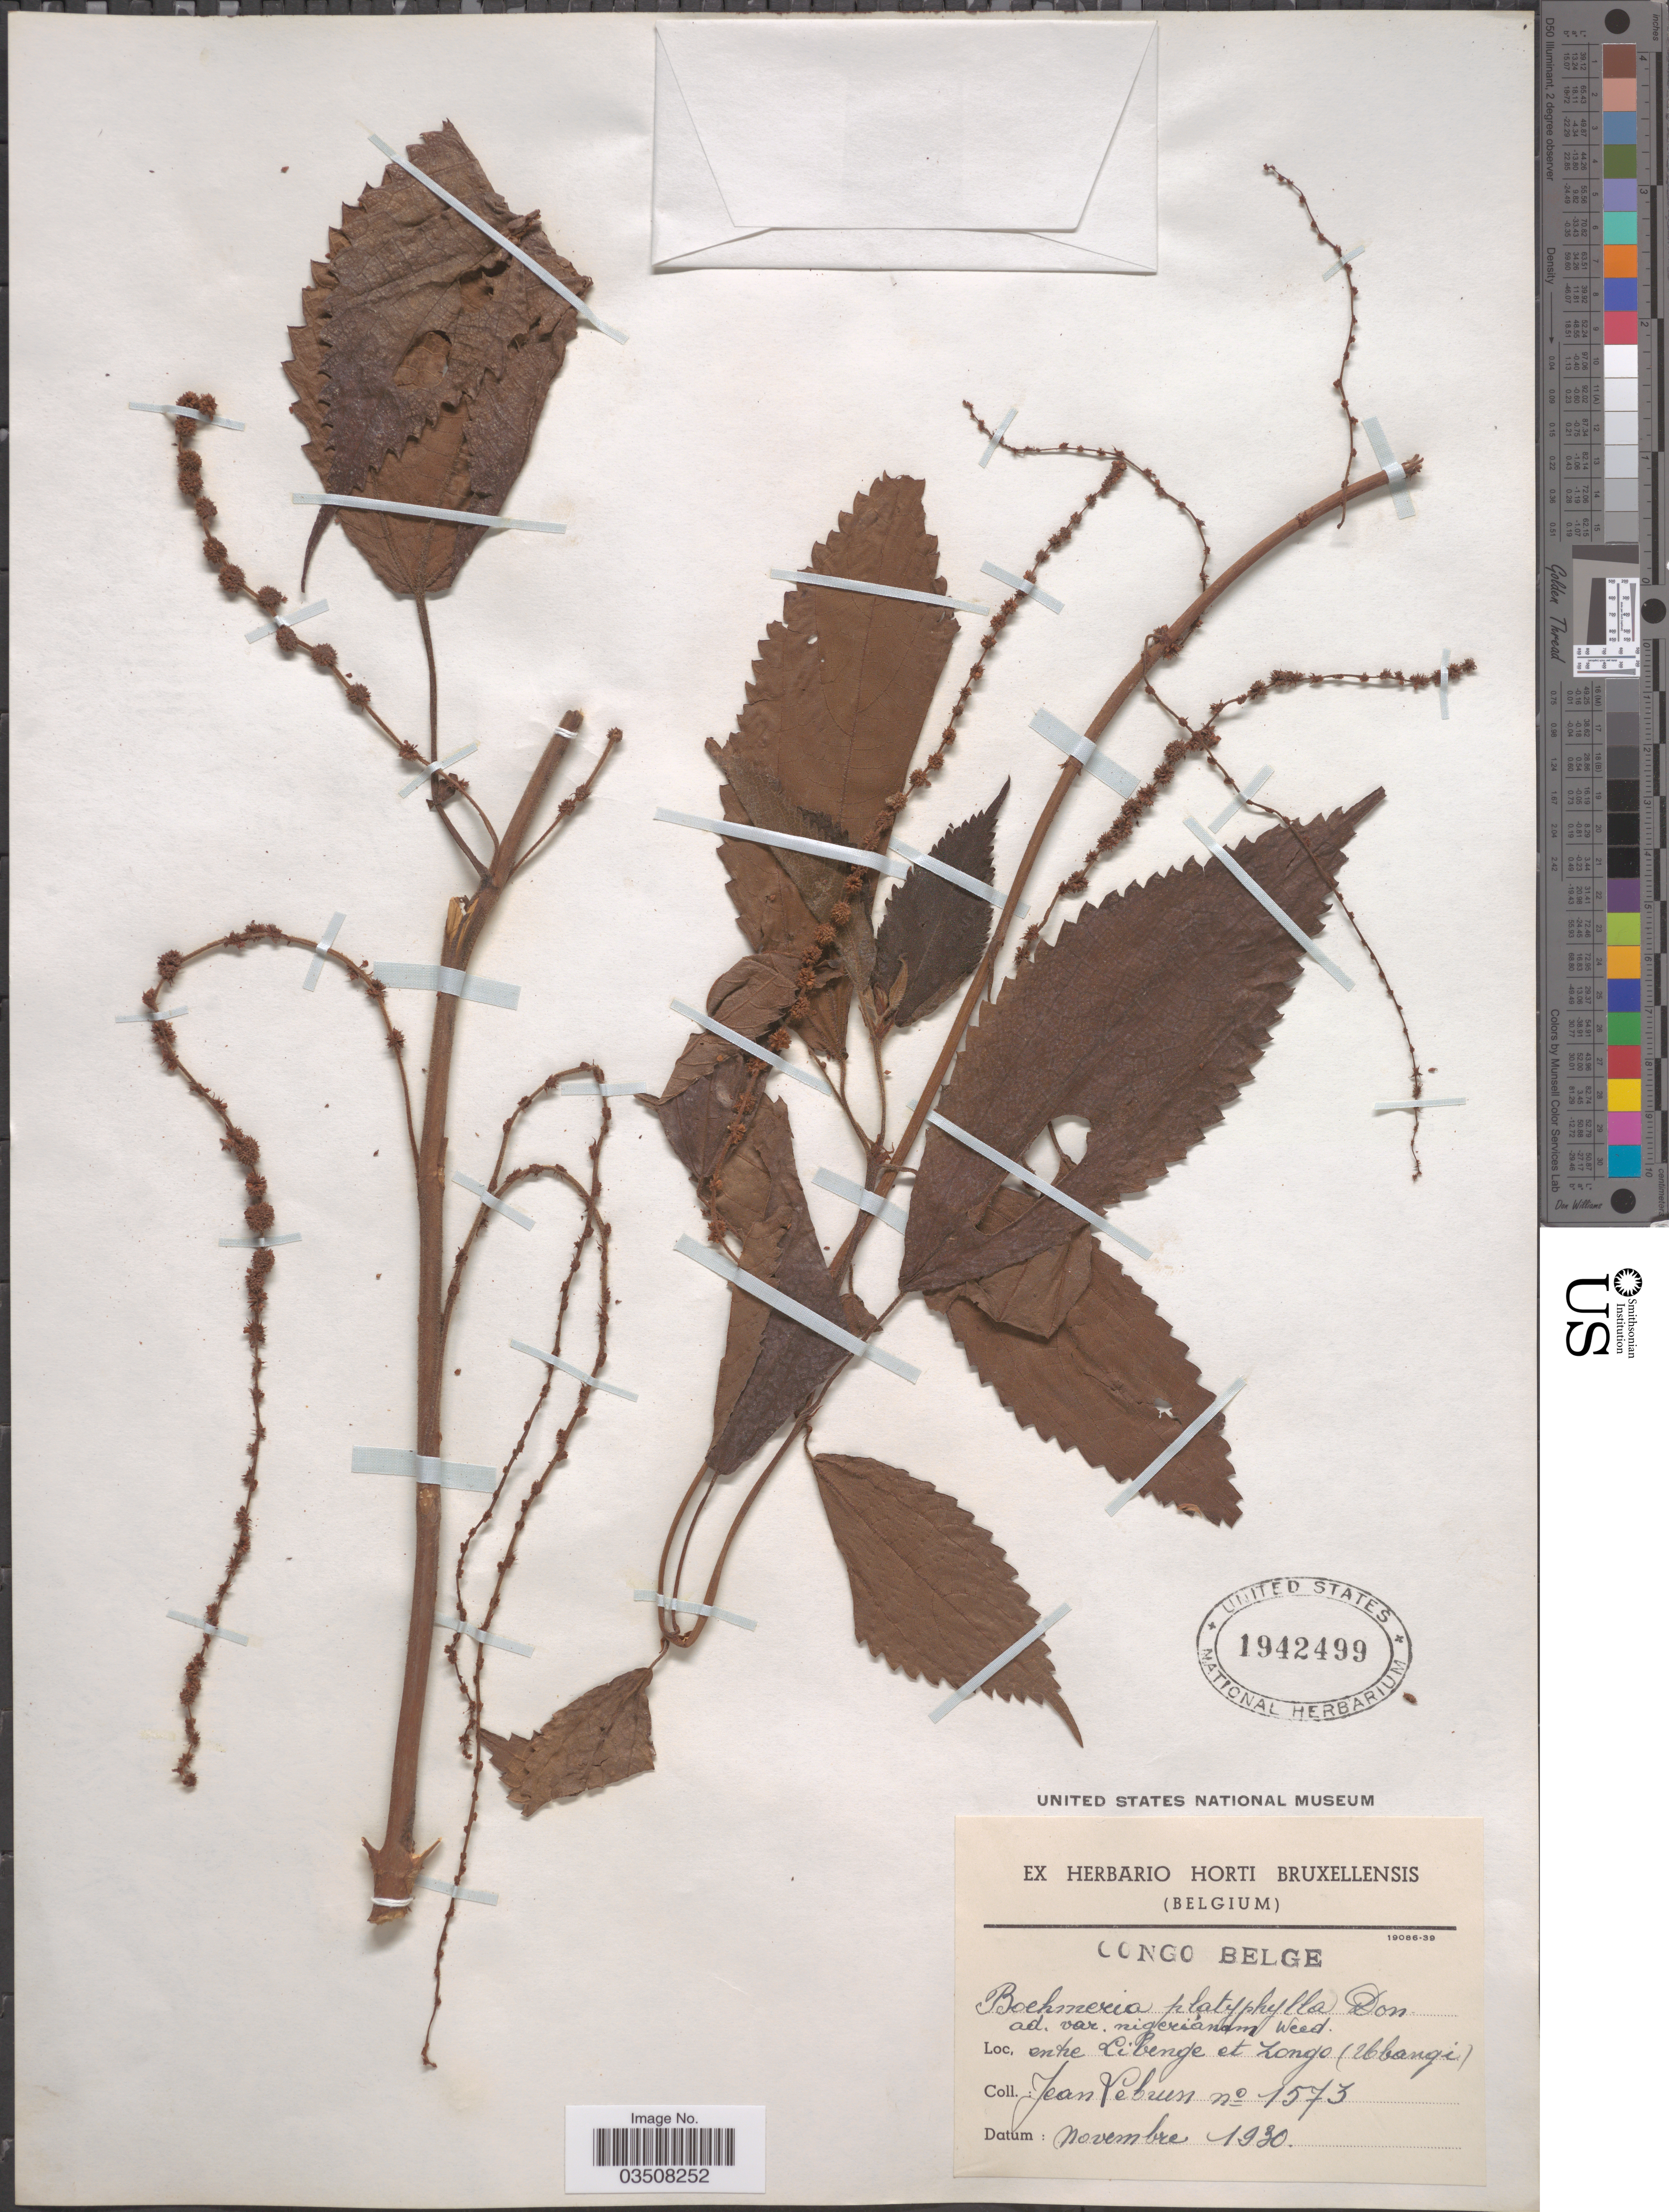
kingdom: Plantae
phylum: Tracheophyta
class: Magnoliopsida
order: Rosales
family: Urticaceae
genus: Boehmeria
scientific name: Boehmeria platyphylla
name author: G. Don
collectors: J. A. Lebrun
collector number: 1573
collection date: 1930-11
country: Congo, Democratic Republic of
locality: Congo Belge. Entre Libenge et Zongo (Ubangi).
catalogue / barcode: US 1942499